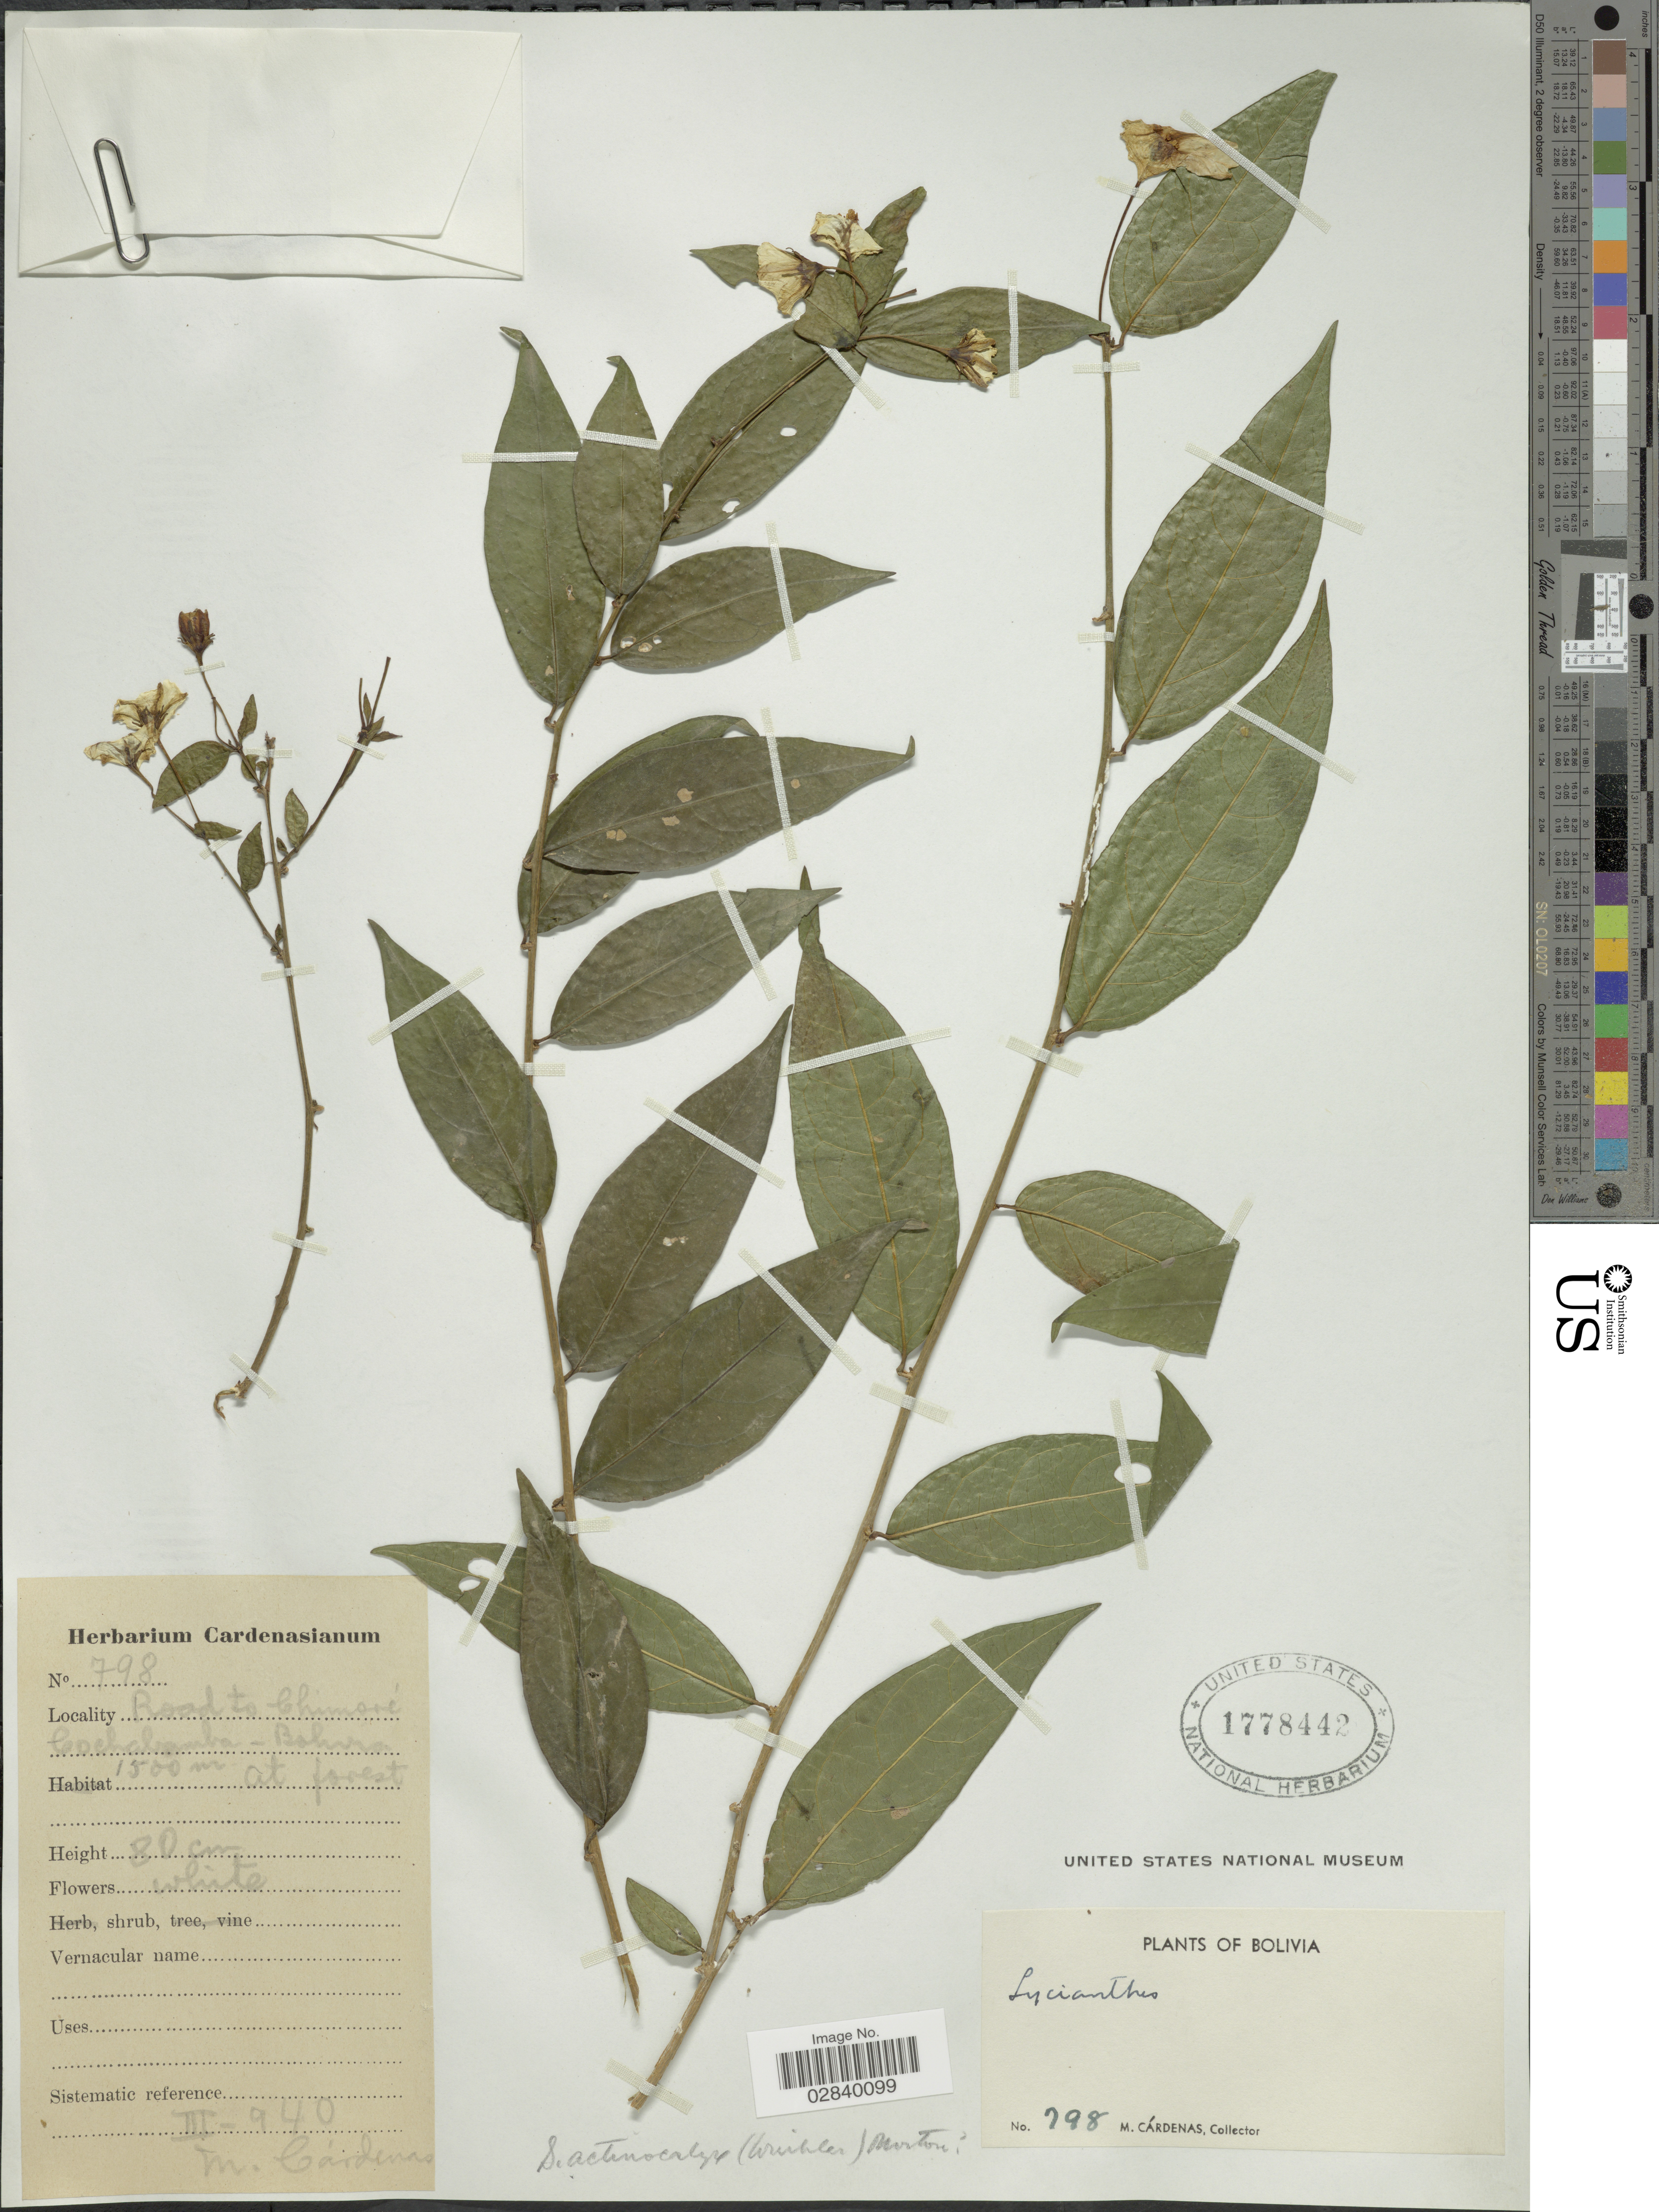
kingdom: Plantae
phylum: Tracheophyta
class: Magnoliopsida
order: Solanales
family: Solanaceae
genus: Lycianthes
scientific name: Lycianthes actinocalyx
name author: (H.J.P. Winkl.) Bitter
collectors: M. Cárdenas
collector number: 798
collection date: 1940-03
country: Bolivia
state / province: Cochabamba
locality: Road to Chimoré.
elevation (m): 1500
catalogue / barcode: US 1778442